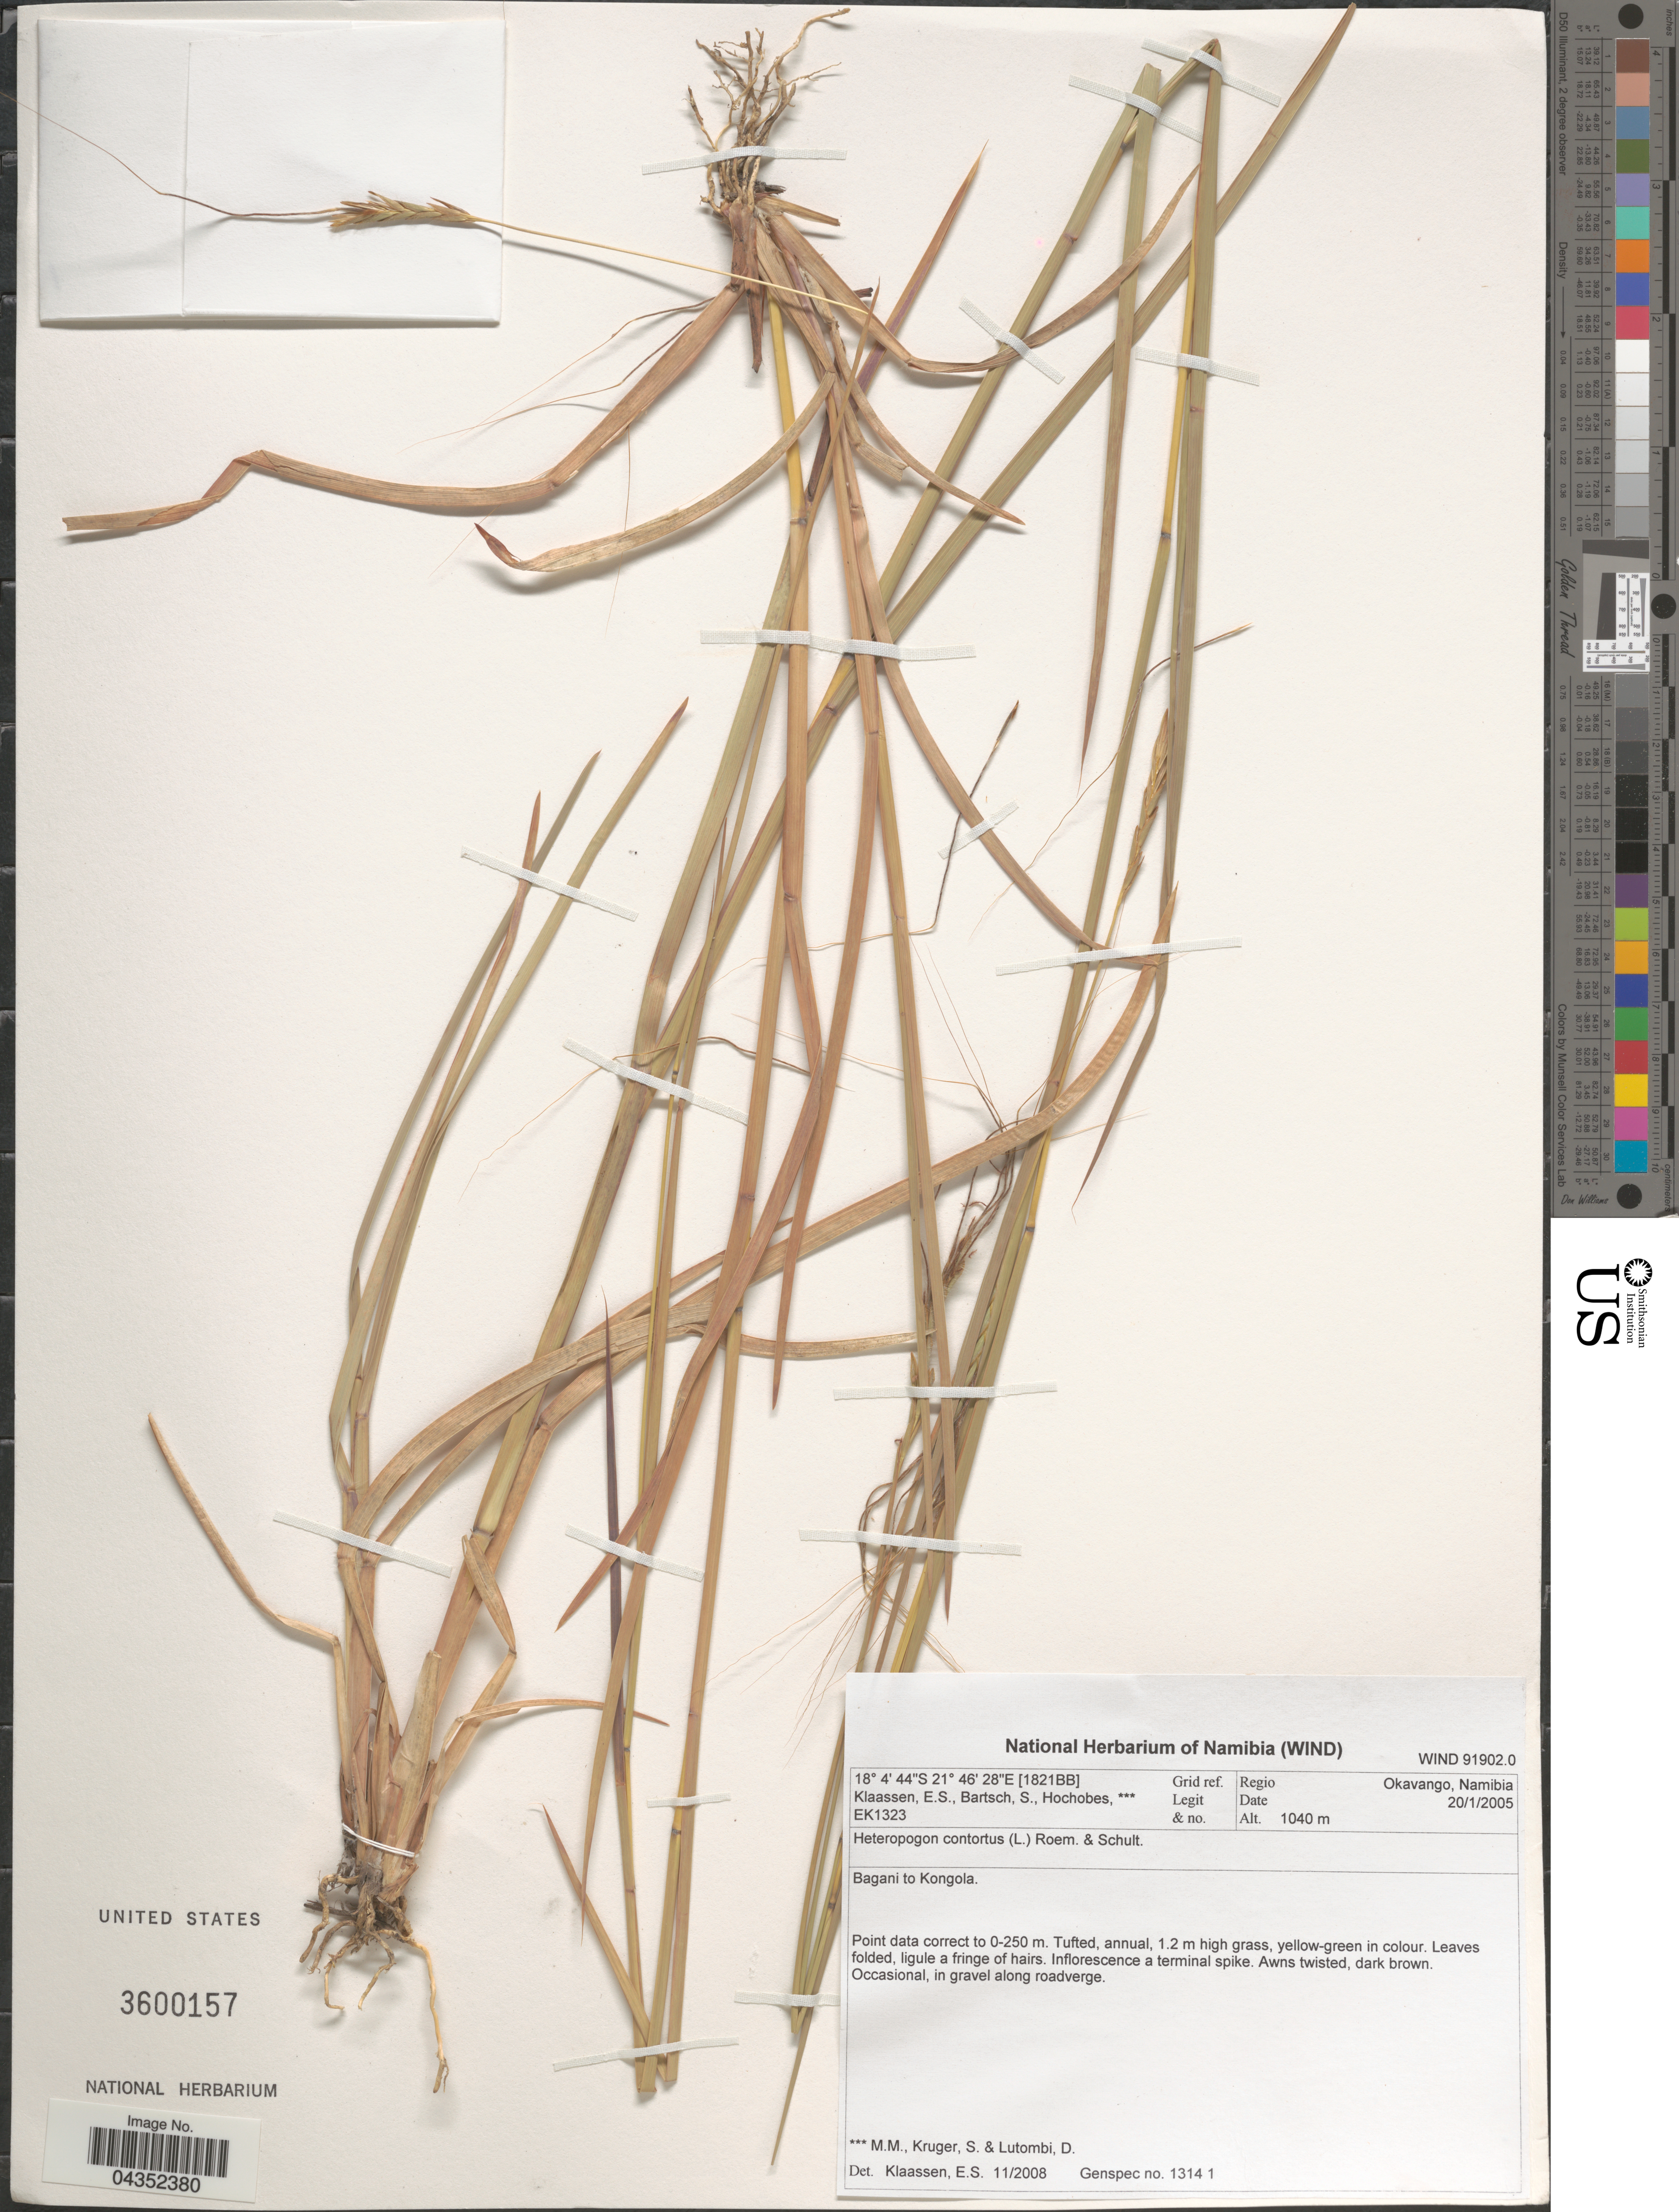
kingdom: Plantae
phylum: Tracheophyta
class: Liliopsida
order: Poales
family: Poaceae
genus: Heteropogon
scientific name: Heteropogon contortus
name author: (L.) P. Beauv. ex Roem. & Schult.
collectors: E. S. Klaassen, S. Bartsch, M. Hochobes, S. Kruger & D. Lutombi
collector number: EK1323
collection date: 2005-01-20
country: Namibia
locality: [1821BB] Grid ref. Regio Okavango. Bagani to Kongola.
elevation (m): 1040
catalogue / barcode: US 3600157